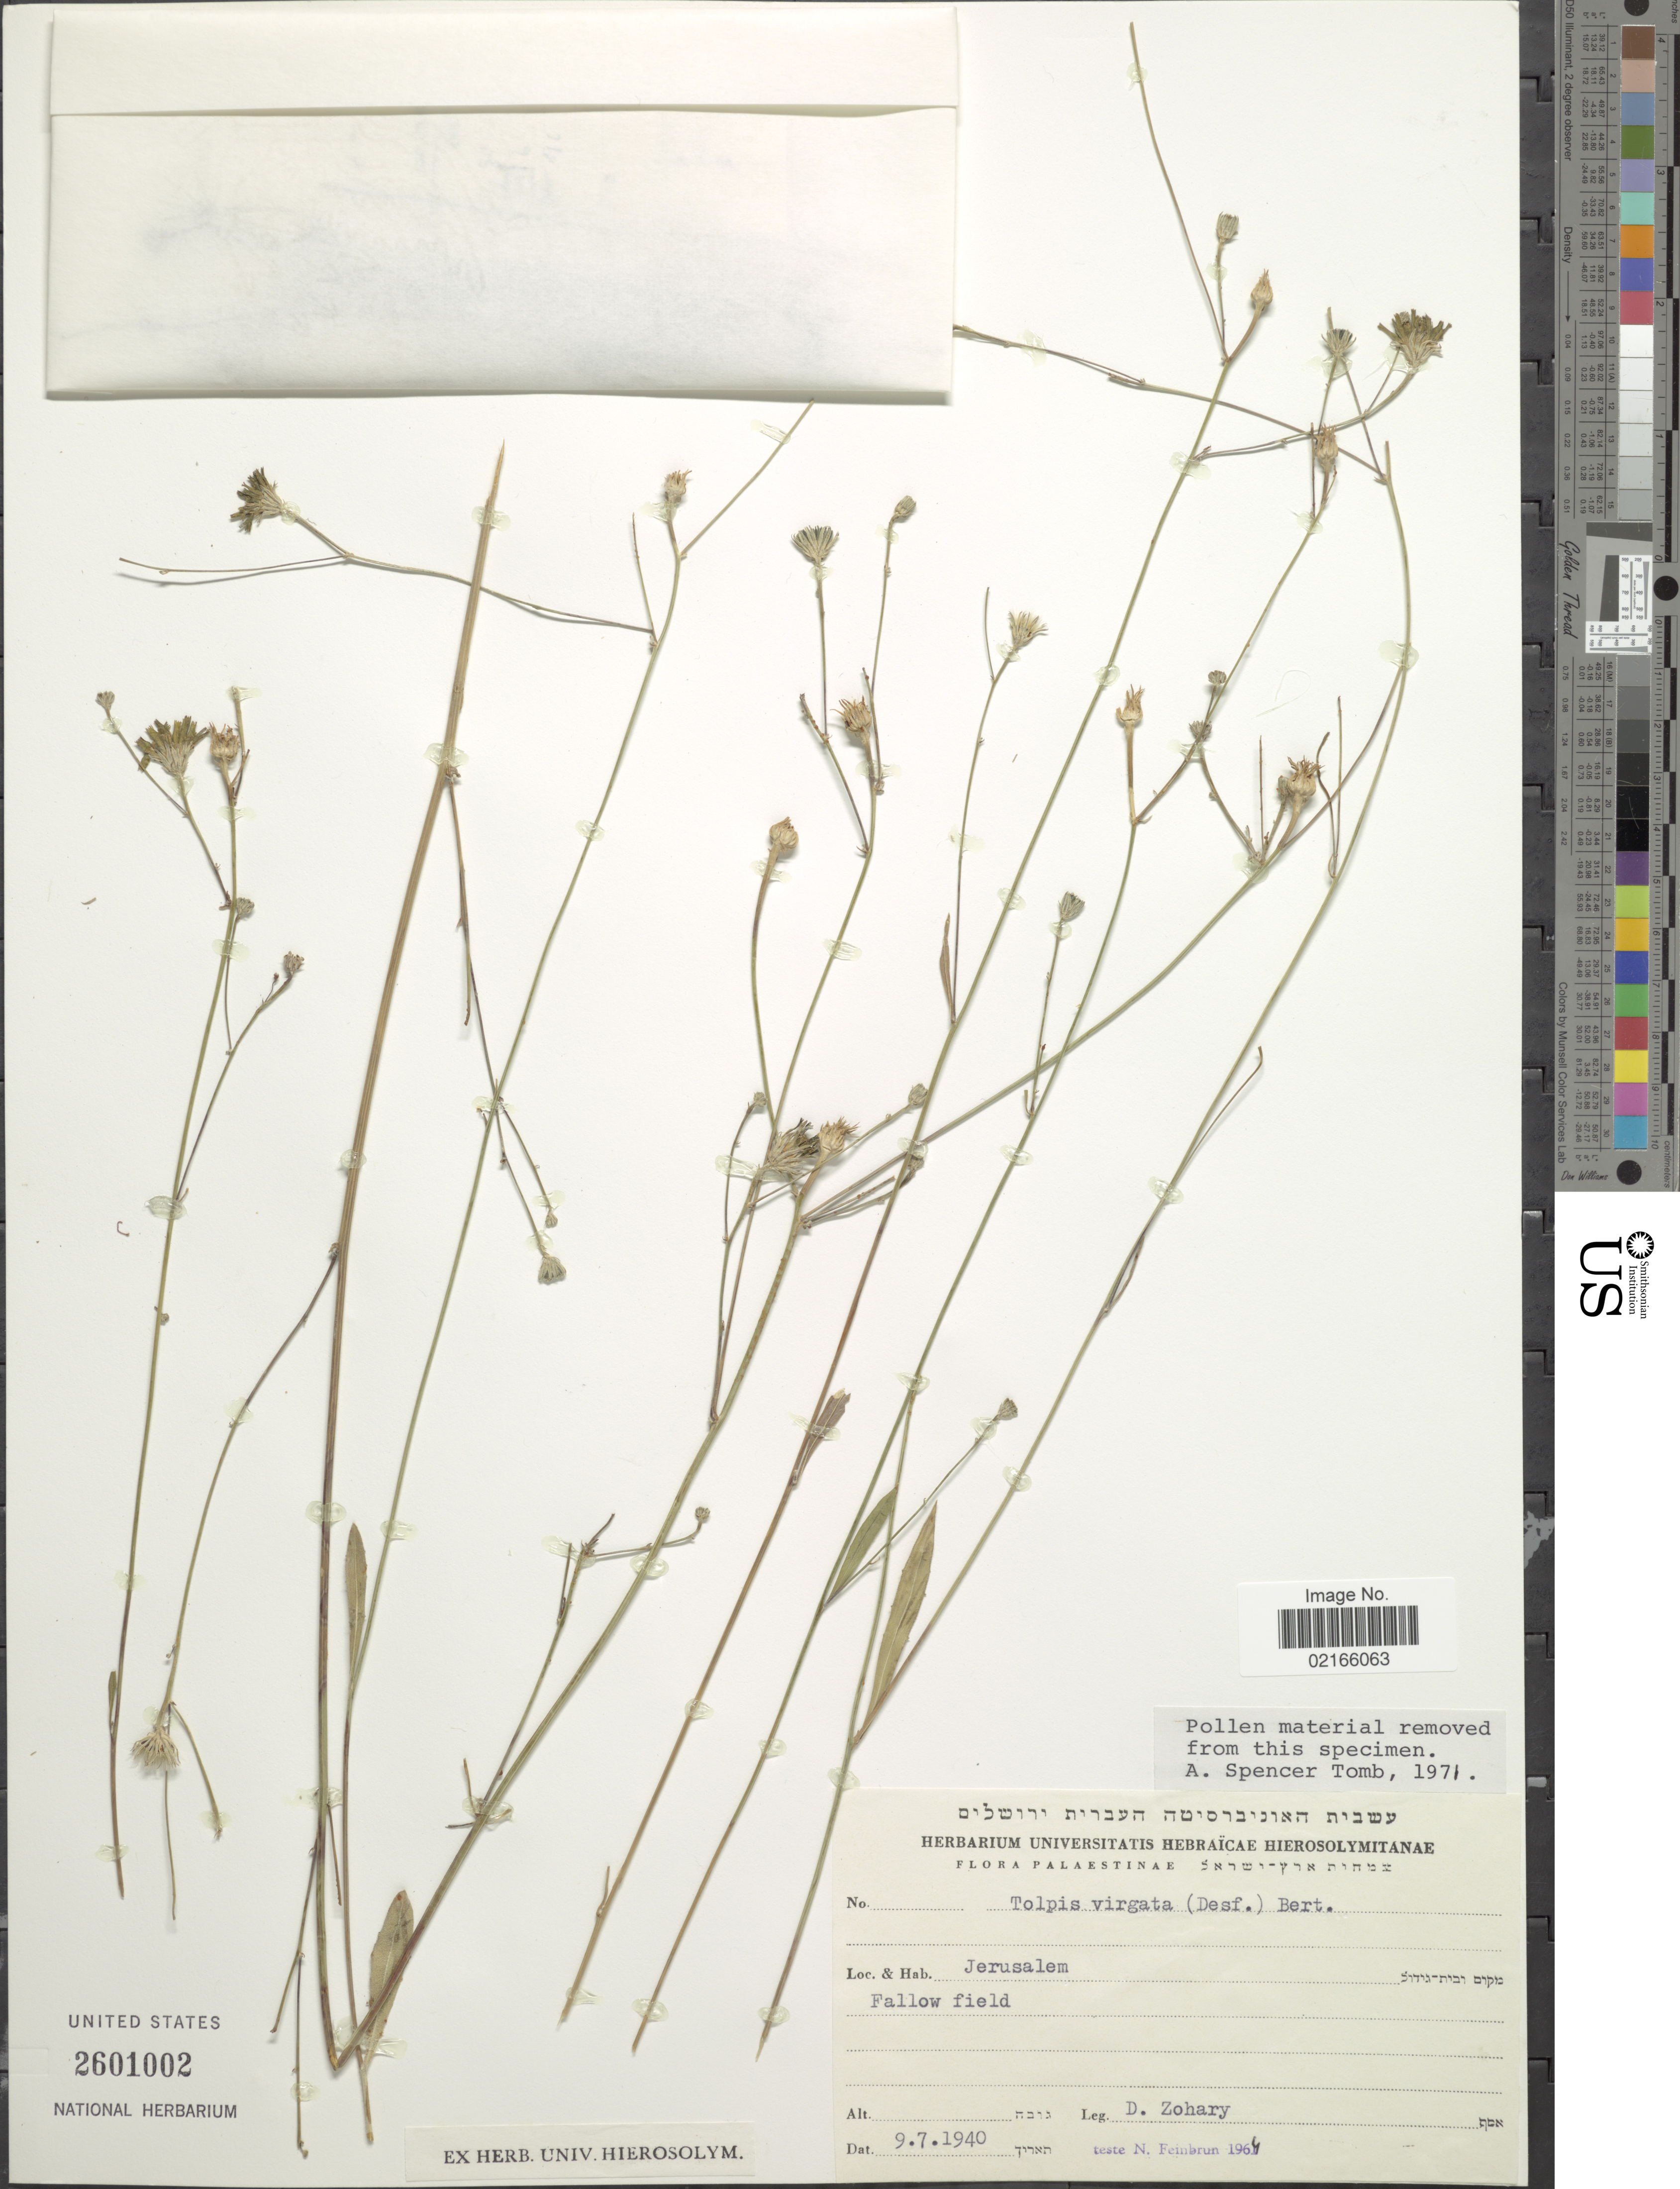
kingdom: Plantae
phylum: Tracheophyta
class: Magnoliopsida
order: Asterales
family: Asteraceae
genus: Tolpis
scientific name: Tolpis virgata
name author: (Desf.) Bertol.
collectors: D. Zohary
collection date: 1940-07-09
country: Israel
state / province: Jerusalem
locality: Paleaestinae, fallow field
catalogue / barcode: US 2601002